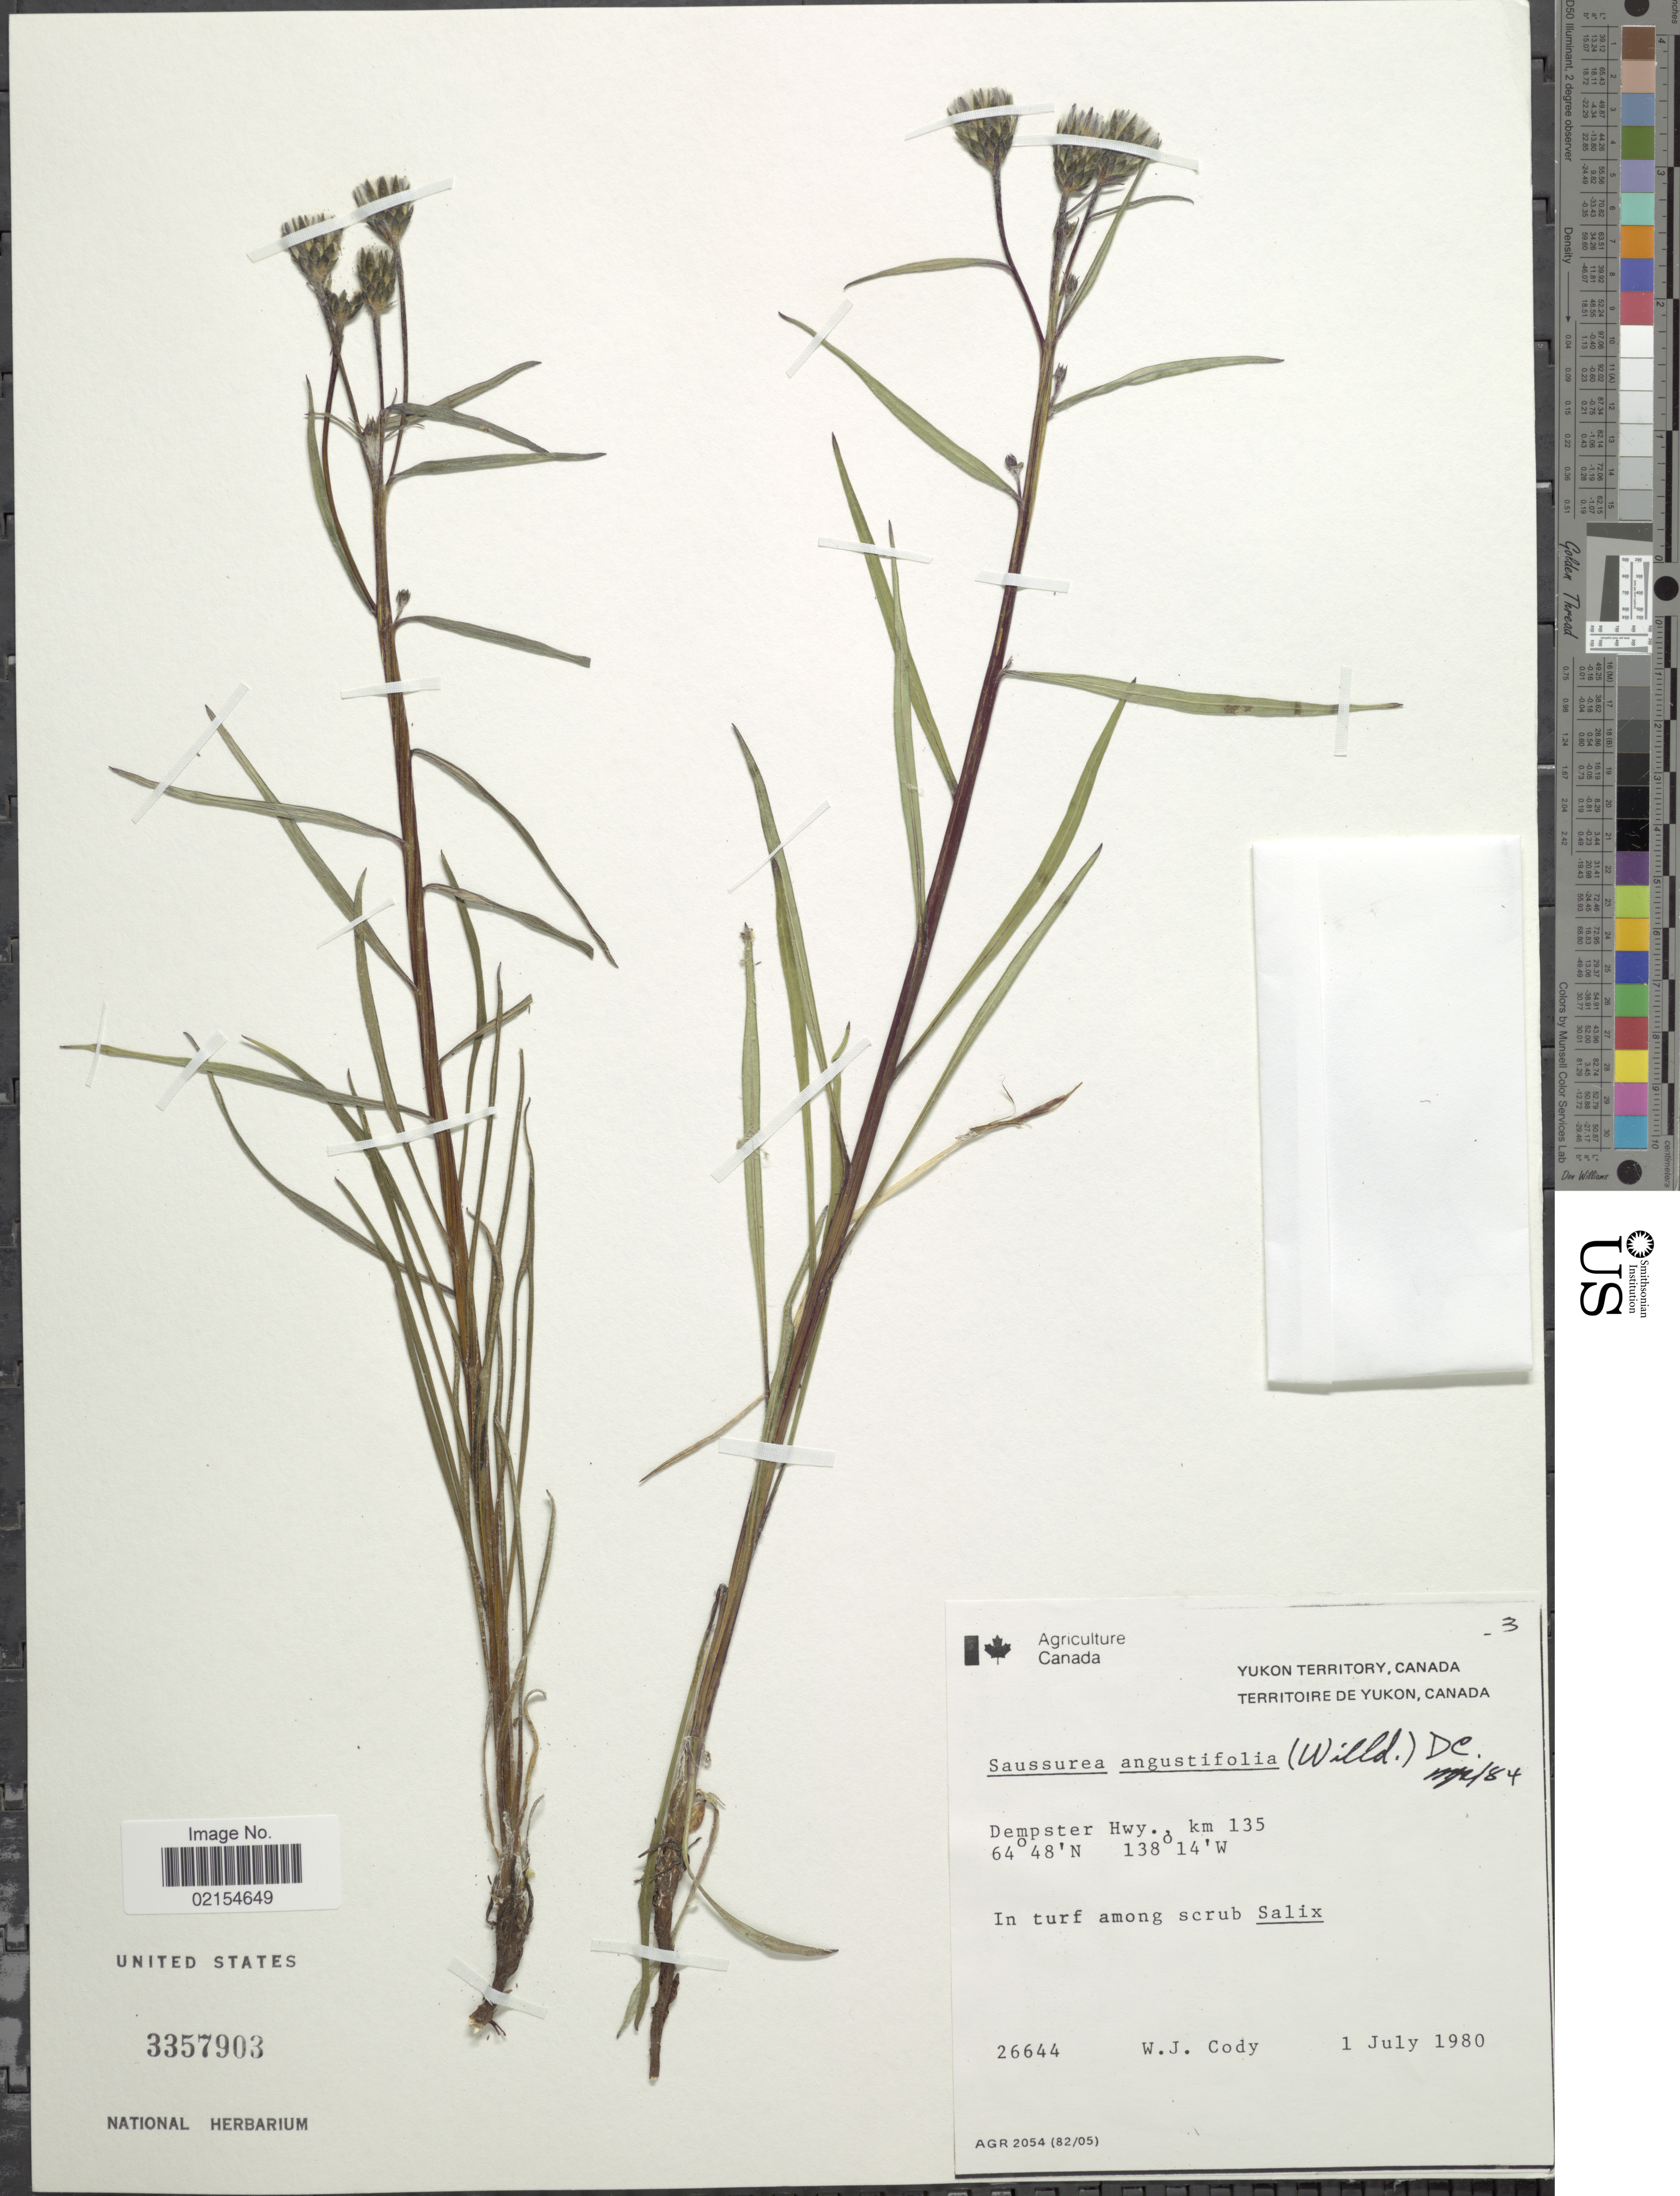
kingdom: Plantae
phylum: Tracheophyta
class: Magnoliopsida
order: Asterales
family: Asteraceae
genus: Saussurea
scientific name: Saussurea angustifolia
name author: (L.) DC.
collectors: W. Cody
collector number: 26644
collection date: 1980-07-01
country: Canada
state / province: Yukon Territory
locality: Yukon Territory, Canada, Dempster Hwy., km 135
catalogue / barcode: US 3357903